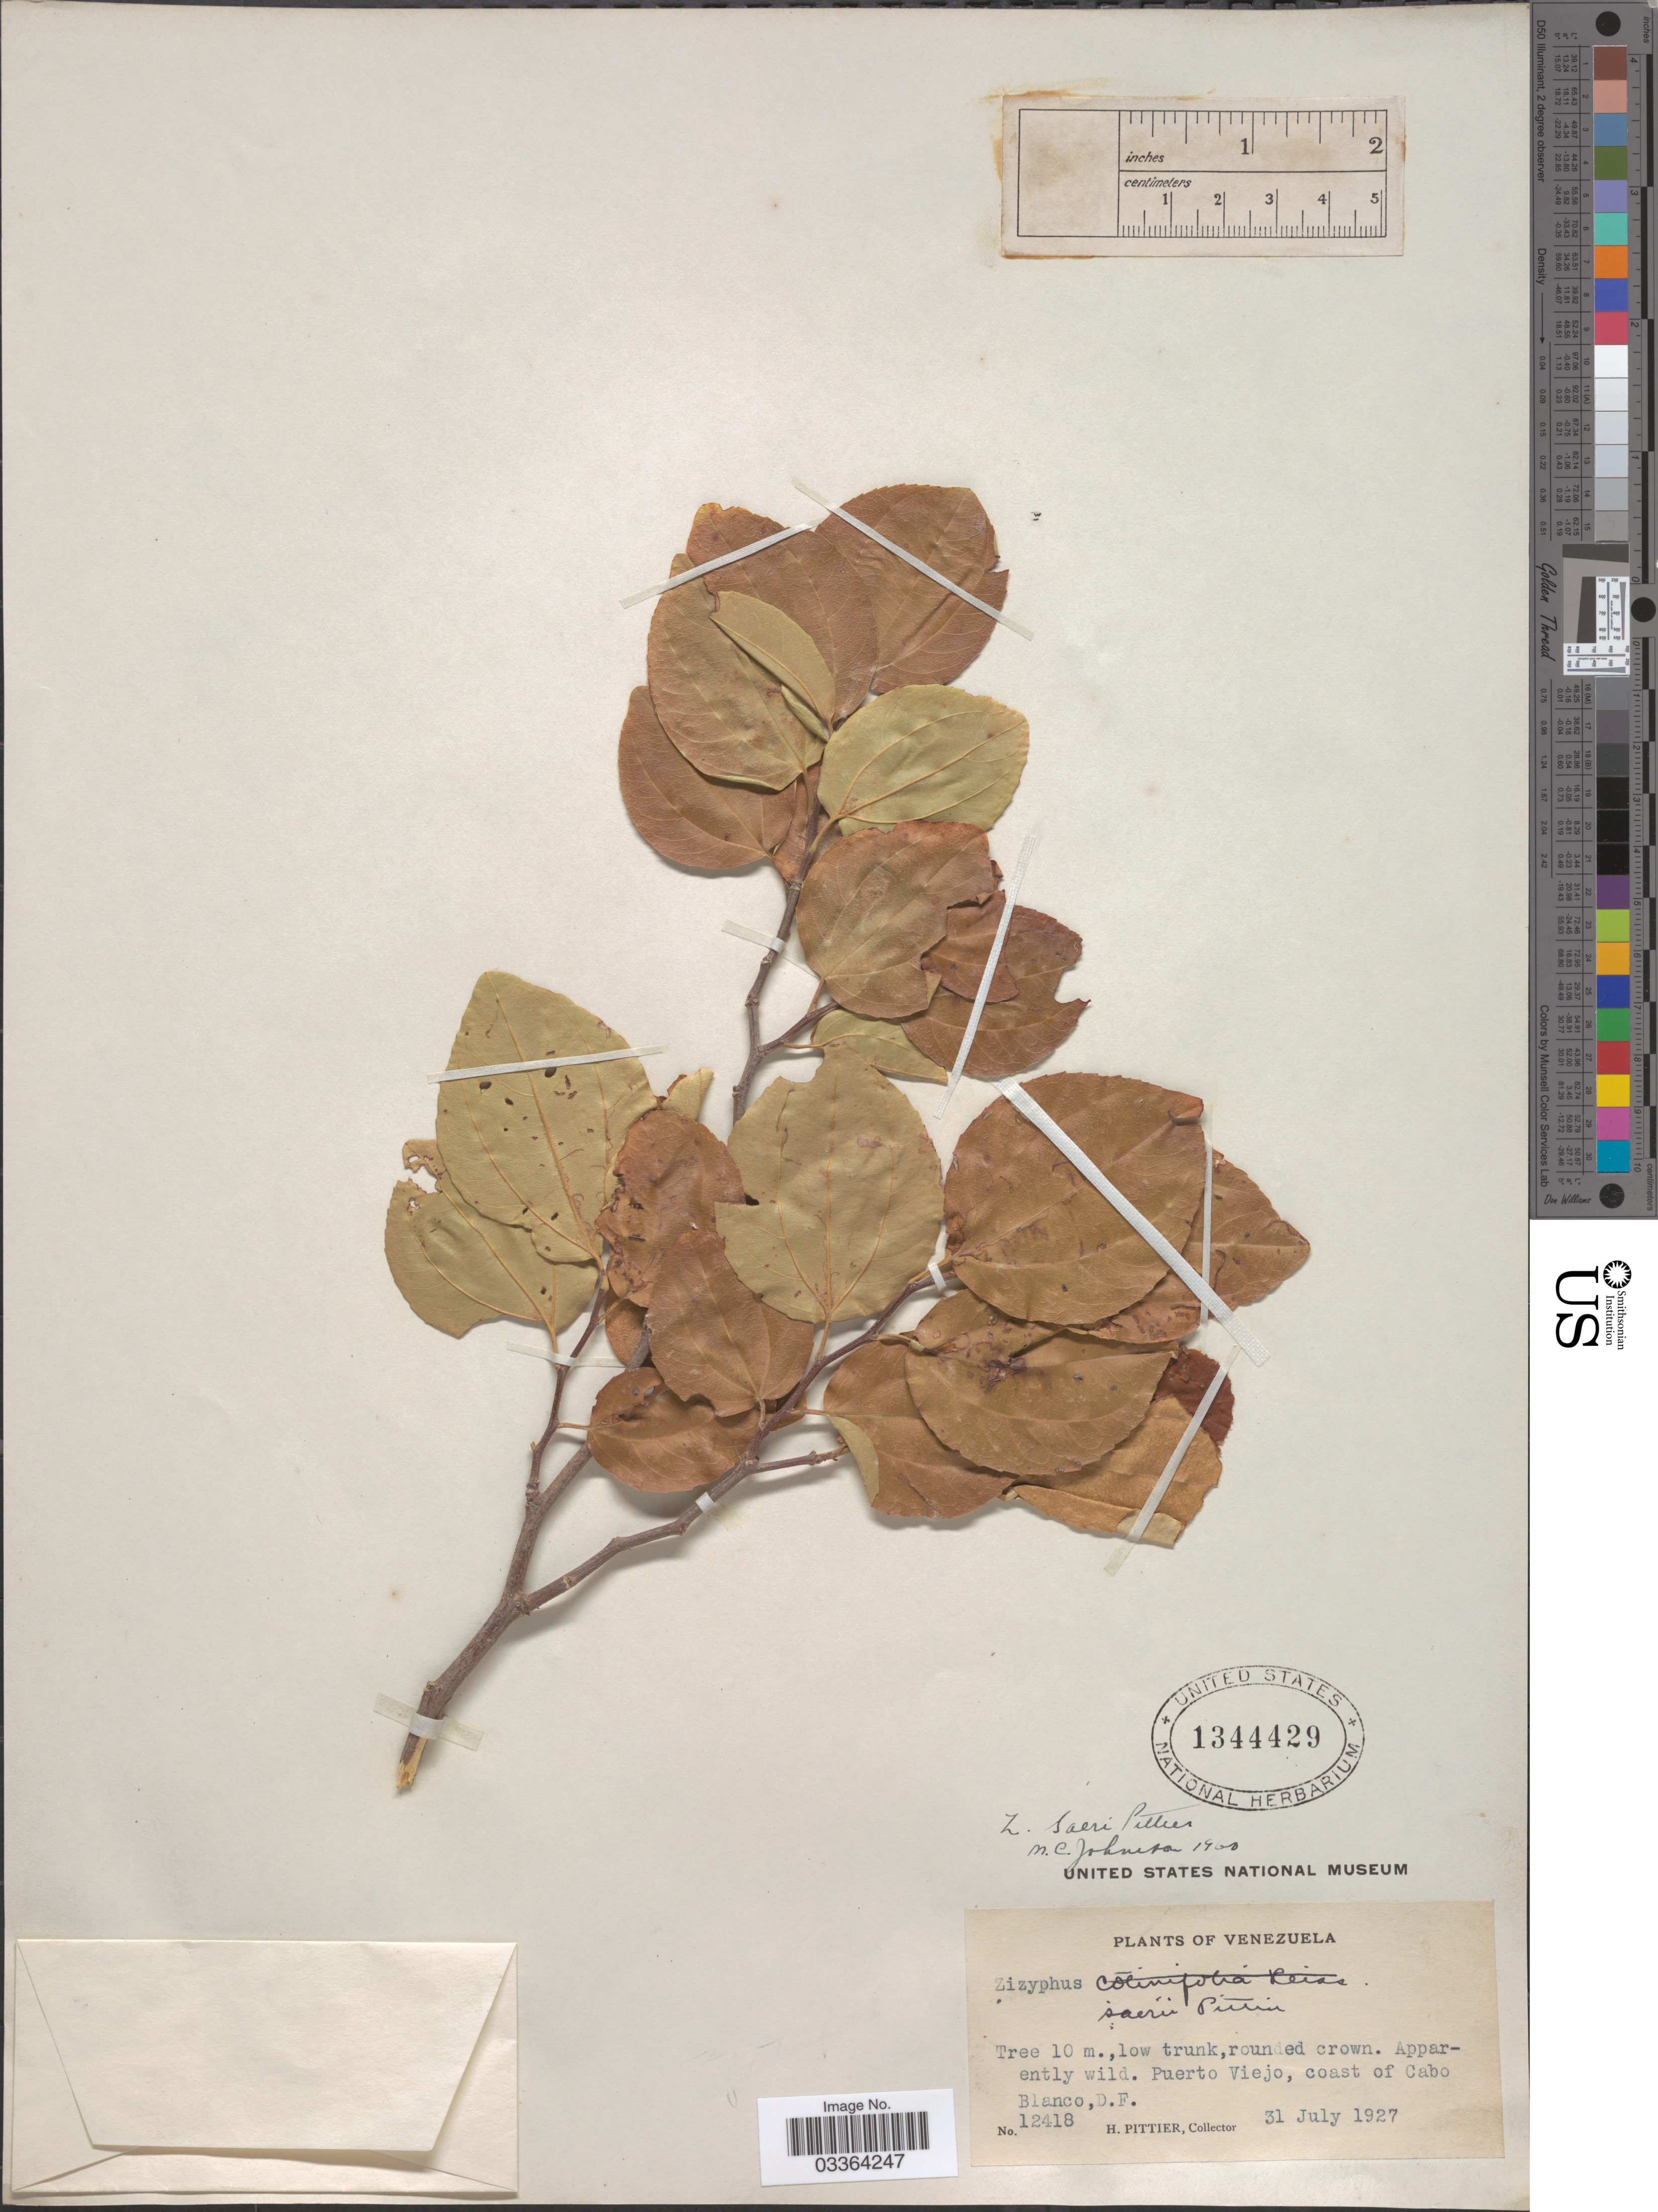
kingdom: Plantae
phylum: Tracheophyta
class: Magnoliopsida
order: Rosales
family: Rhamnaceae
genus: Sarcomphalus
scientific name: Sarcomphalus saeri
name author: (Pittier) Hauenschild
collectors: H. F. Pittier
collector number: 12418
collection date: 1927-07-31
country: Venezuela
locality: Puerto Viejo, coast of Cabo Blanco, D.F.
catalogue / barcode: US 1344429